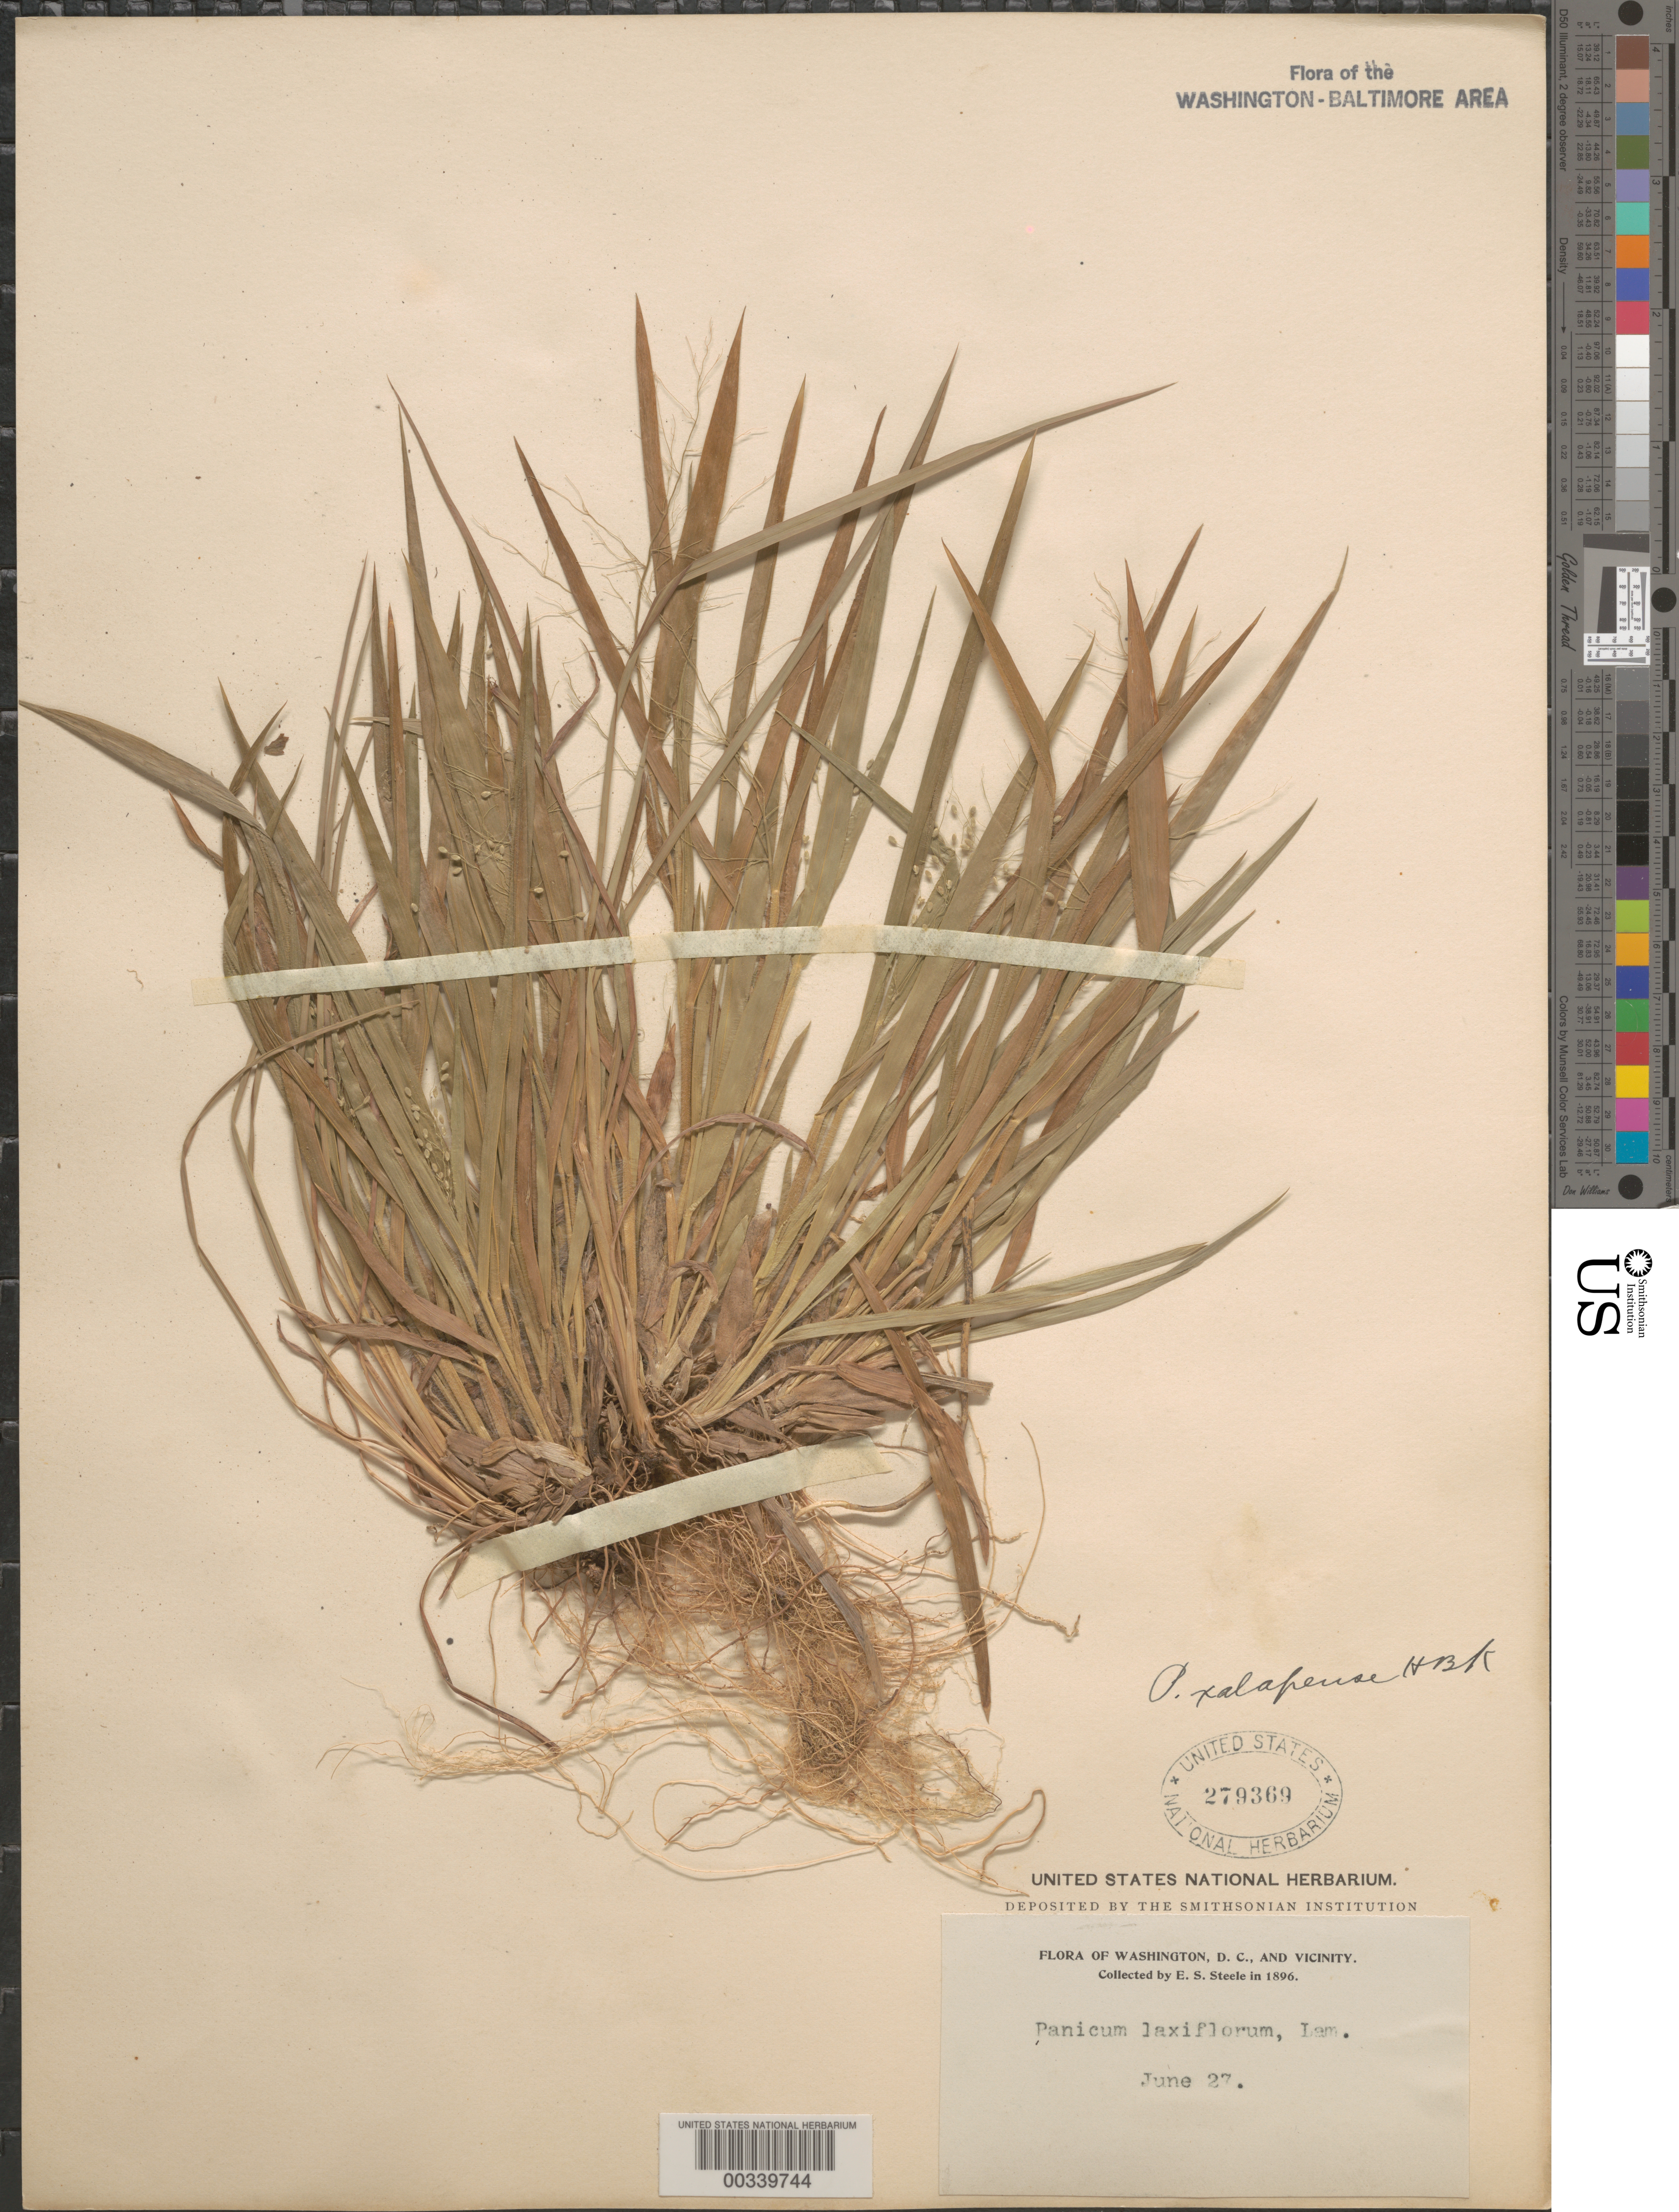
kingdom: Plantae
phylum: Tracheophyta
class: Liliopsida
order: Poales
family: Poaceae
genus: Dichanthelium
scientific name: Dichanthelium laxiflorum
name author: (Lam.) Gould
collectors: E. Steele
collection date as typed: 27 Jun 1896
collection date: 1896-06-27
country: United States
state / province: District of Columbia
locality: Washington, DC and vicinity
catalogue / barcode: US 279369